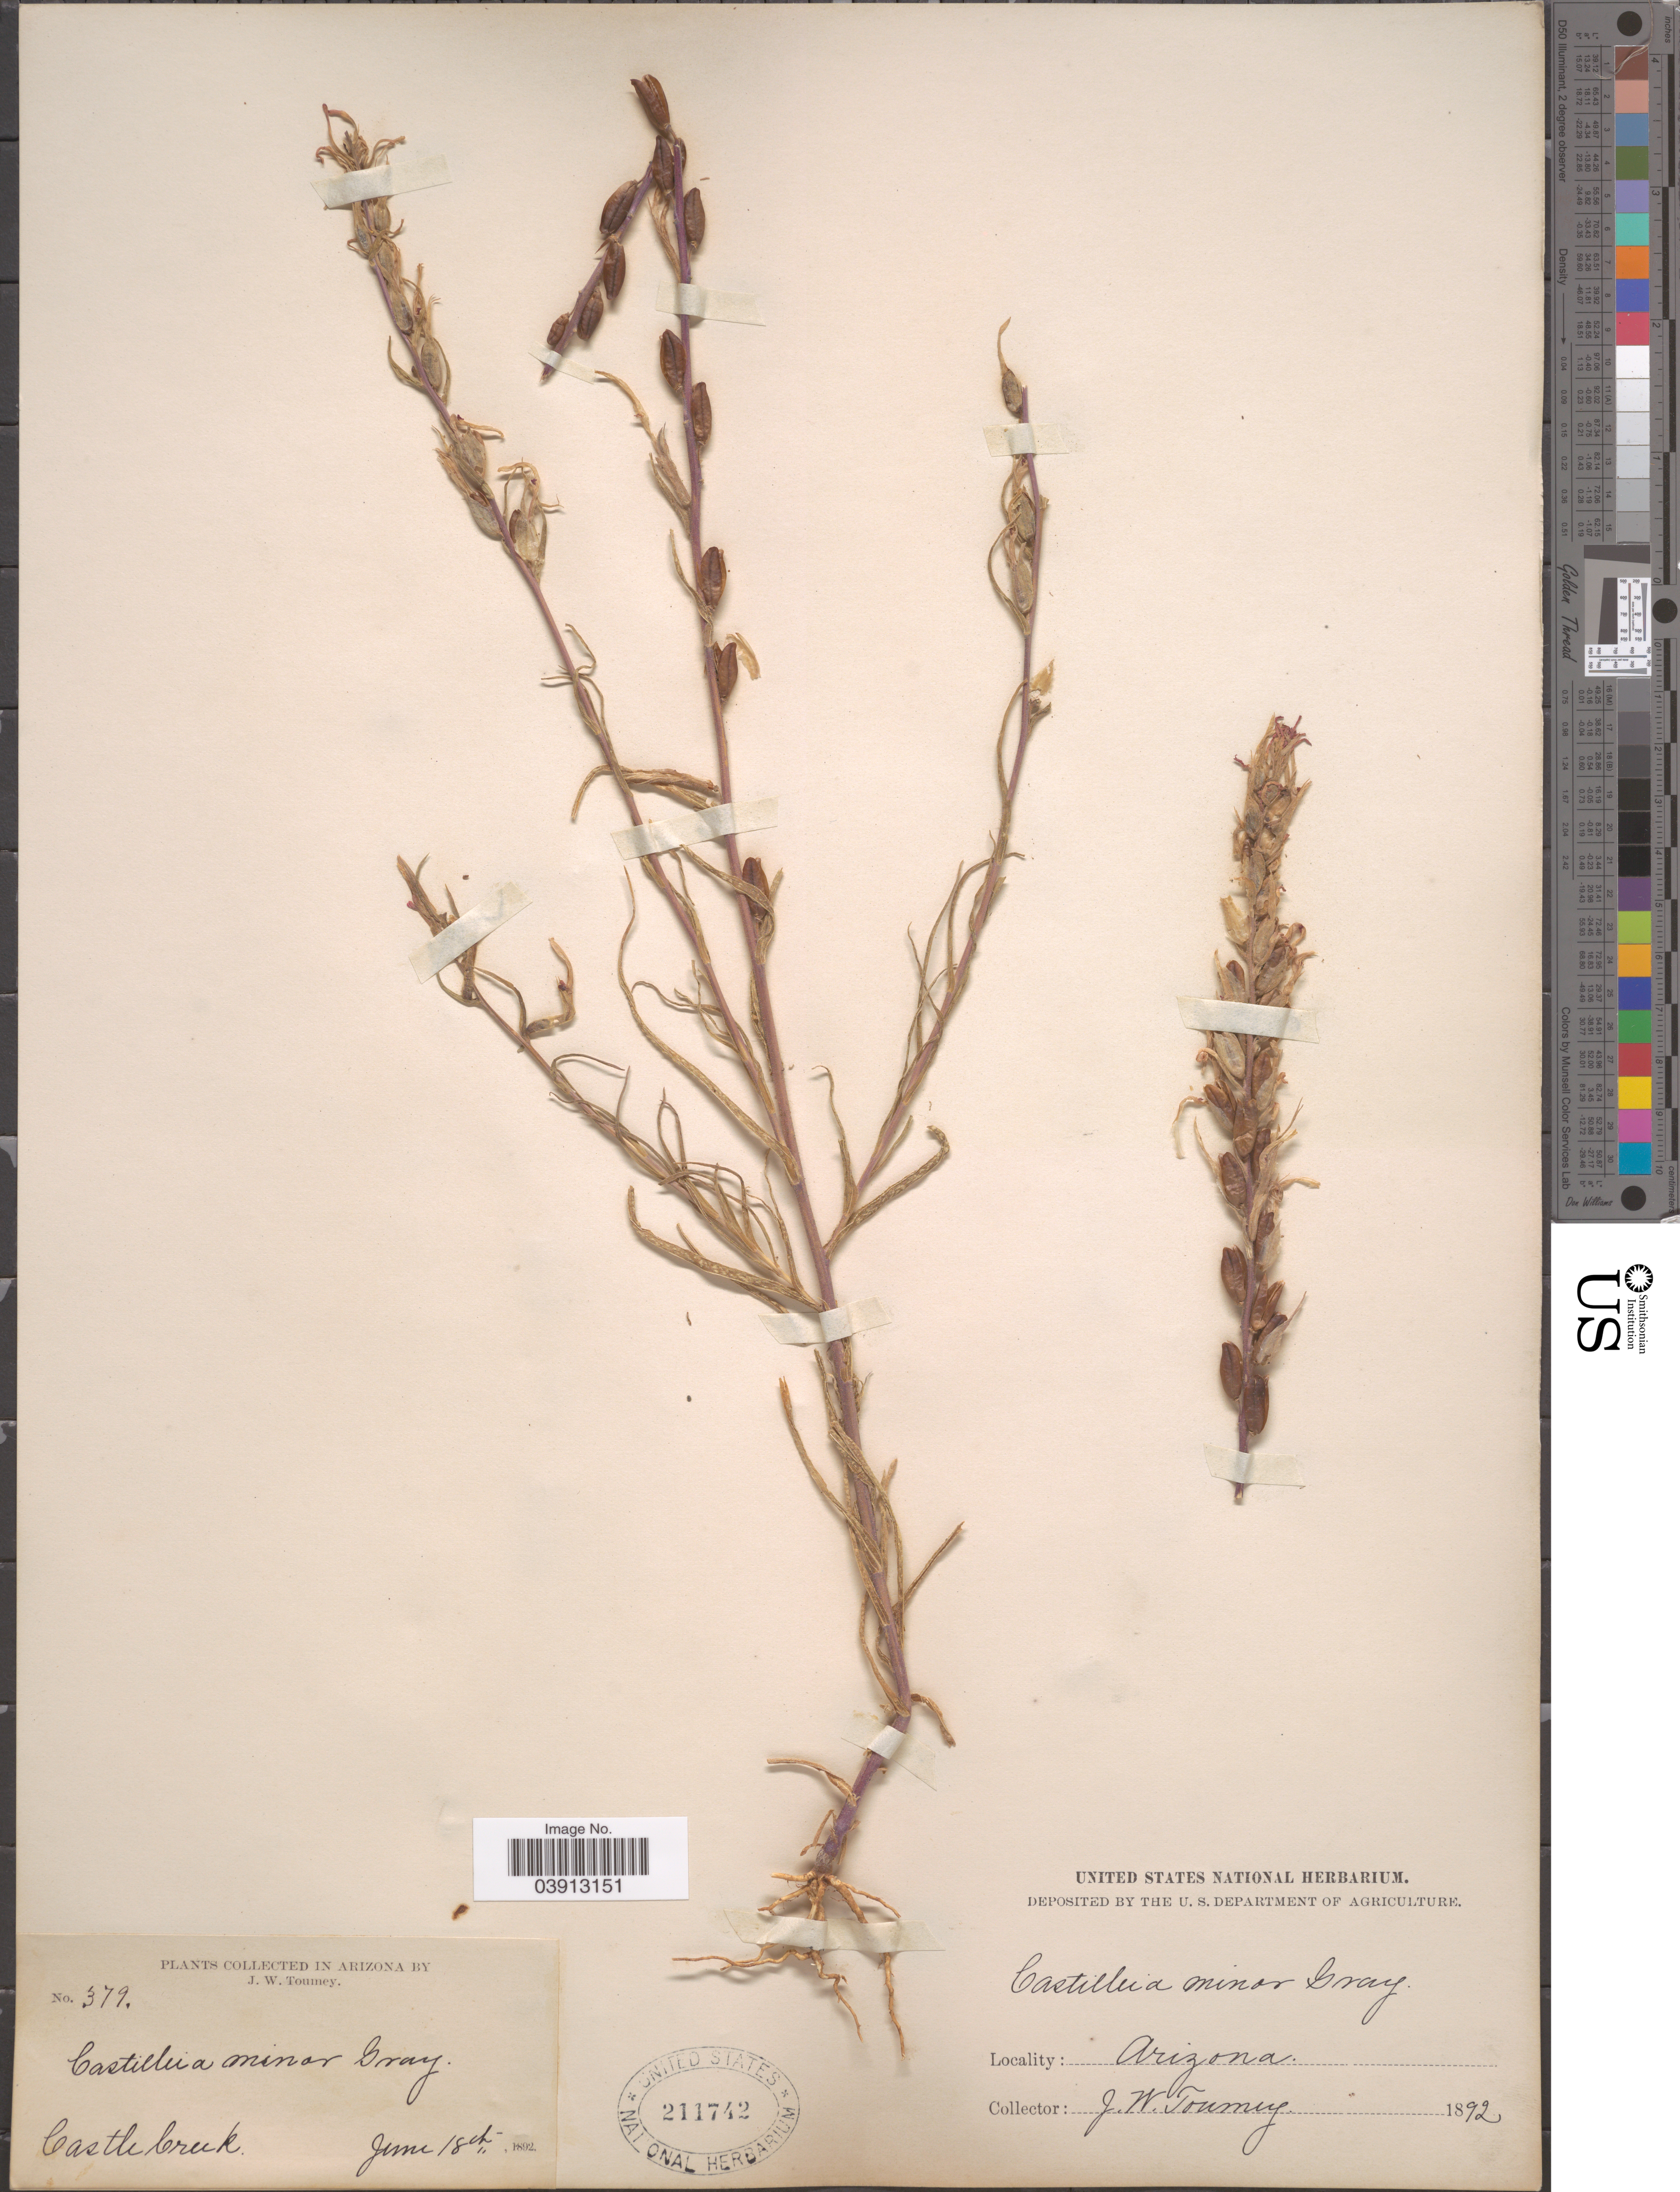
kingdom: Plantae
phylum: Tracheophyta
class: Magnoliopsida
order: Lamiales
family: Orobanchaceae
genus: Castilleja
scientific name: Castilleja minor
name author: A. Gray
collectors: J. W. Toumey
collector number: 379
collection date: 1892-06-18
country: United States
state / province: Arizona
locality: Castle Creek.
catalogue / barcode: US 211742